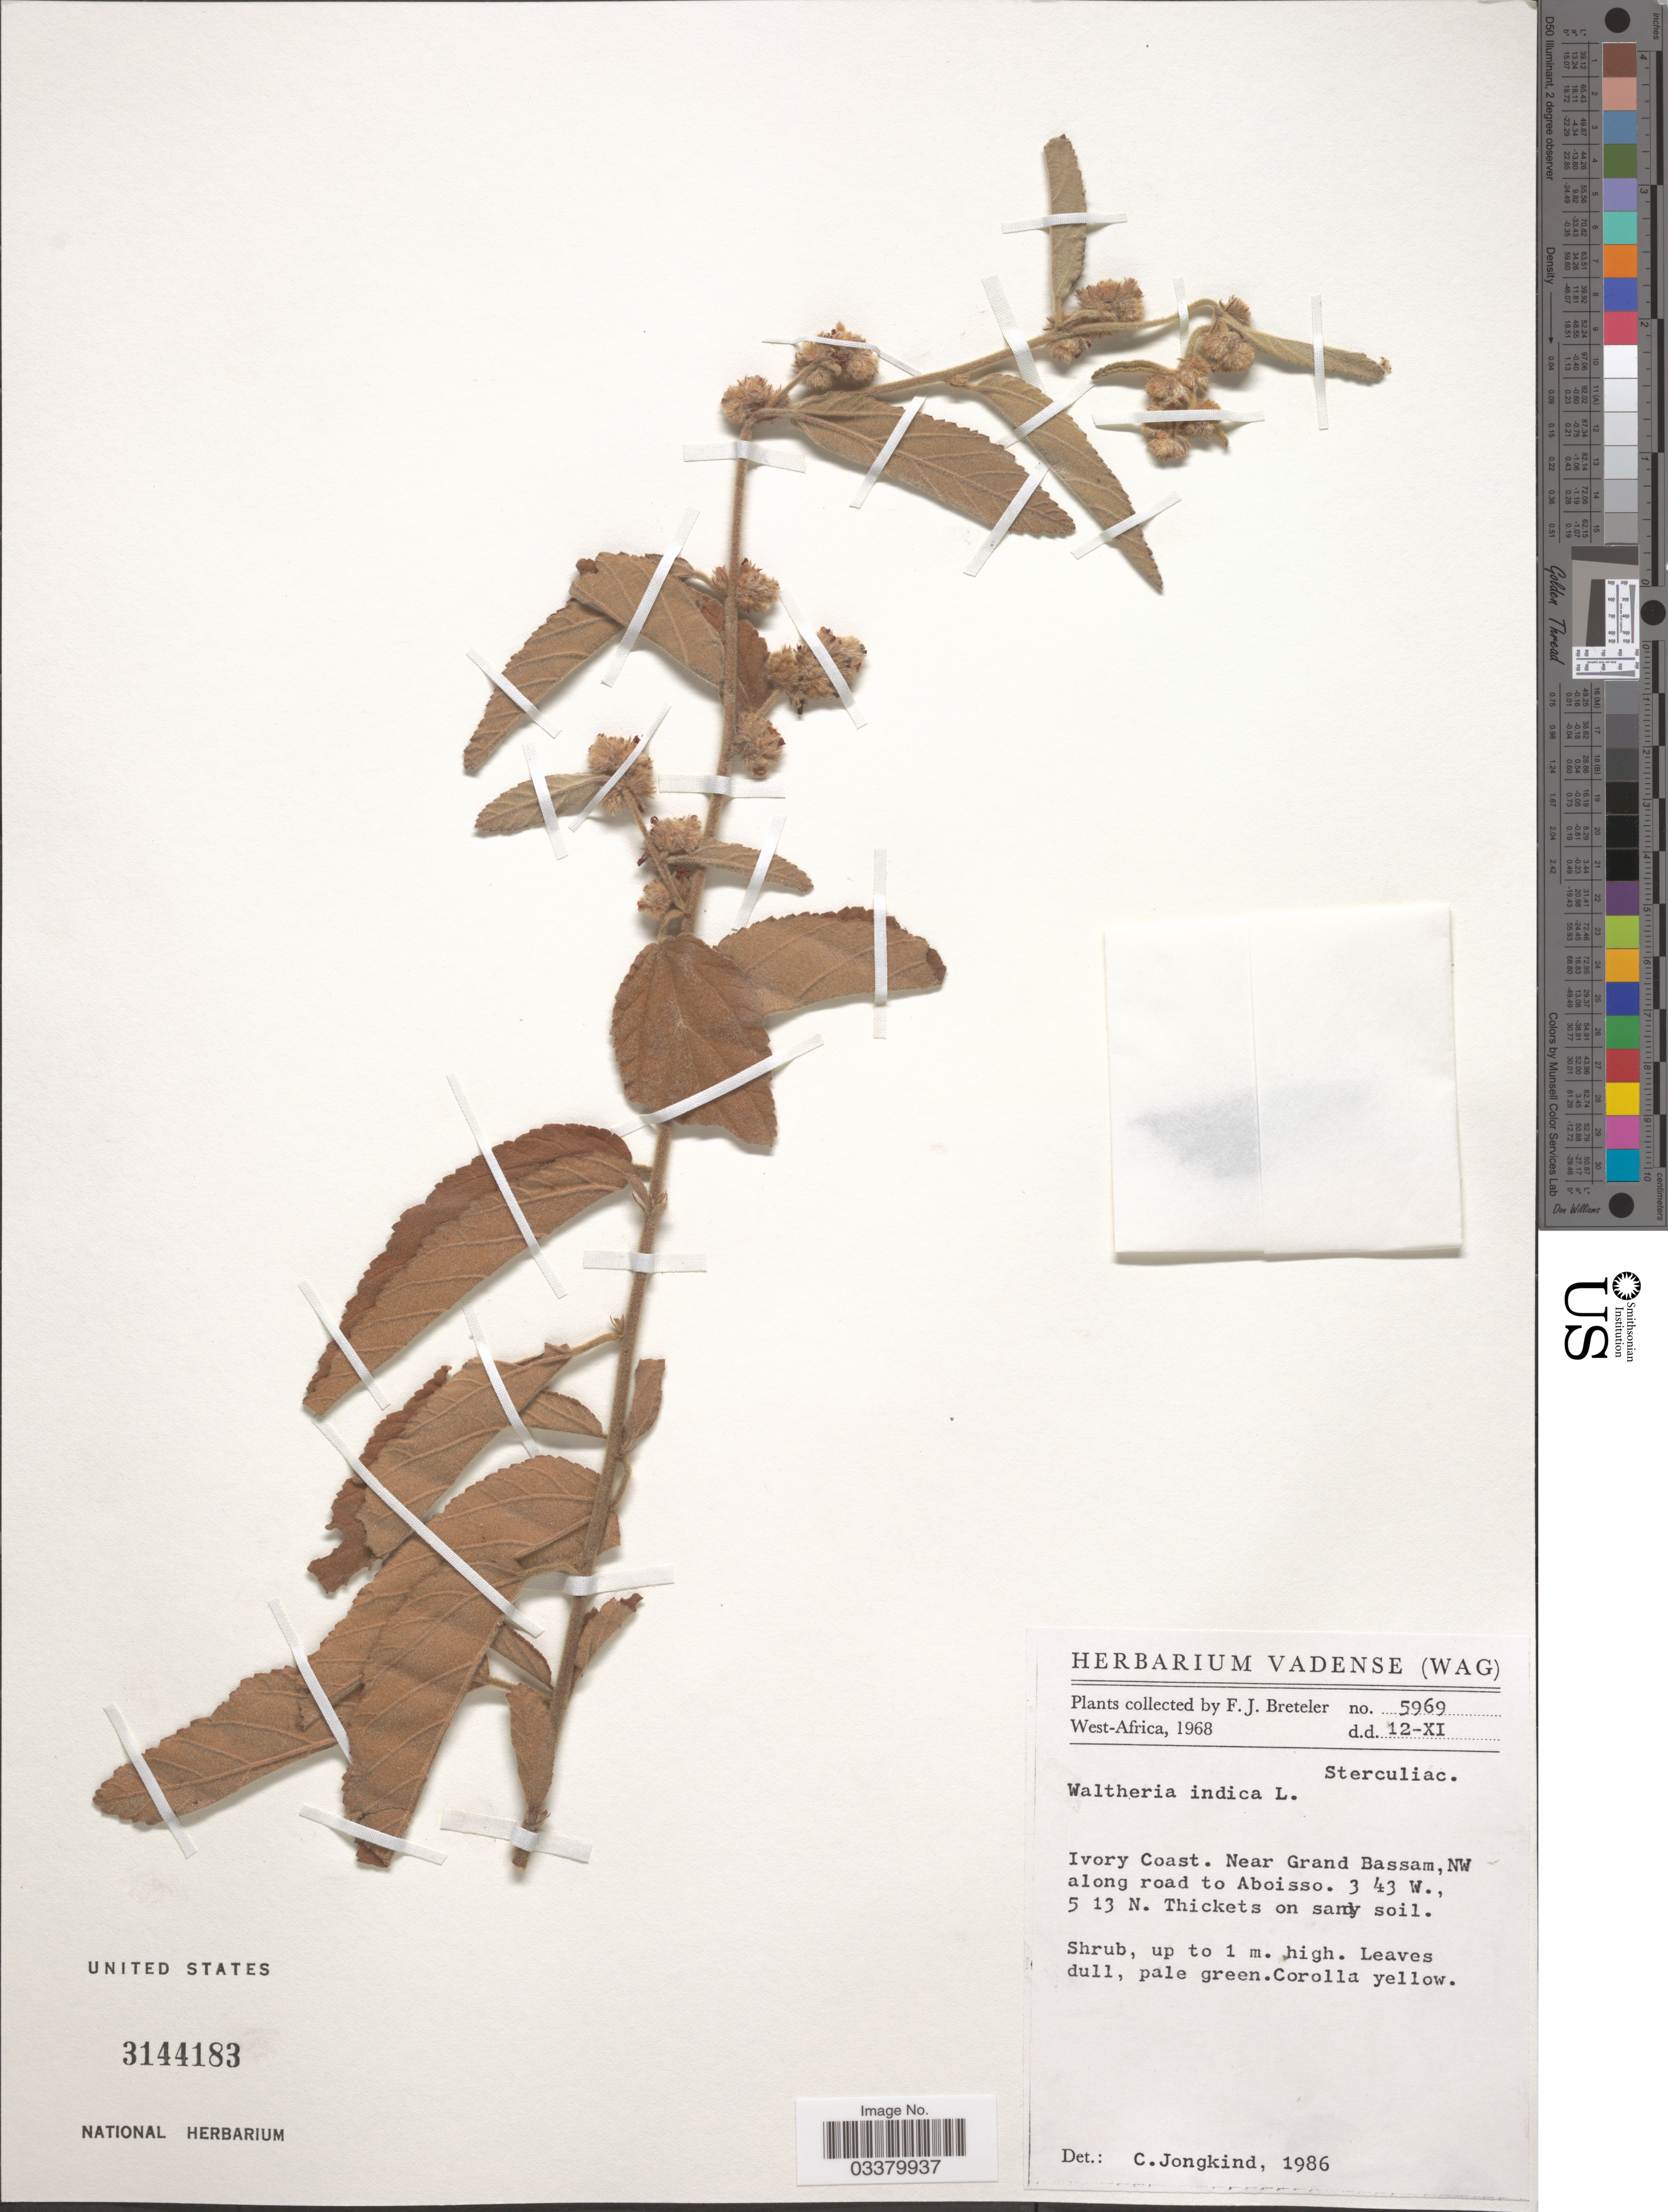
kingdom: Plantae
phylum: Tracheophyta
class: Magnoliopsida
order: Malvales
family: Malvaceae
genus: Waltheria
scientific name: Waltheria indica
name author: L.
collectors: F. J. Breteler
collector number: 5969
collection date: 1968-11-12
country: Ivory Coast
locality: West-Africa. Near Grand Bassam, NW along road to Aboisso.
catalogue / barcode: US 3144183